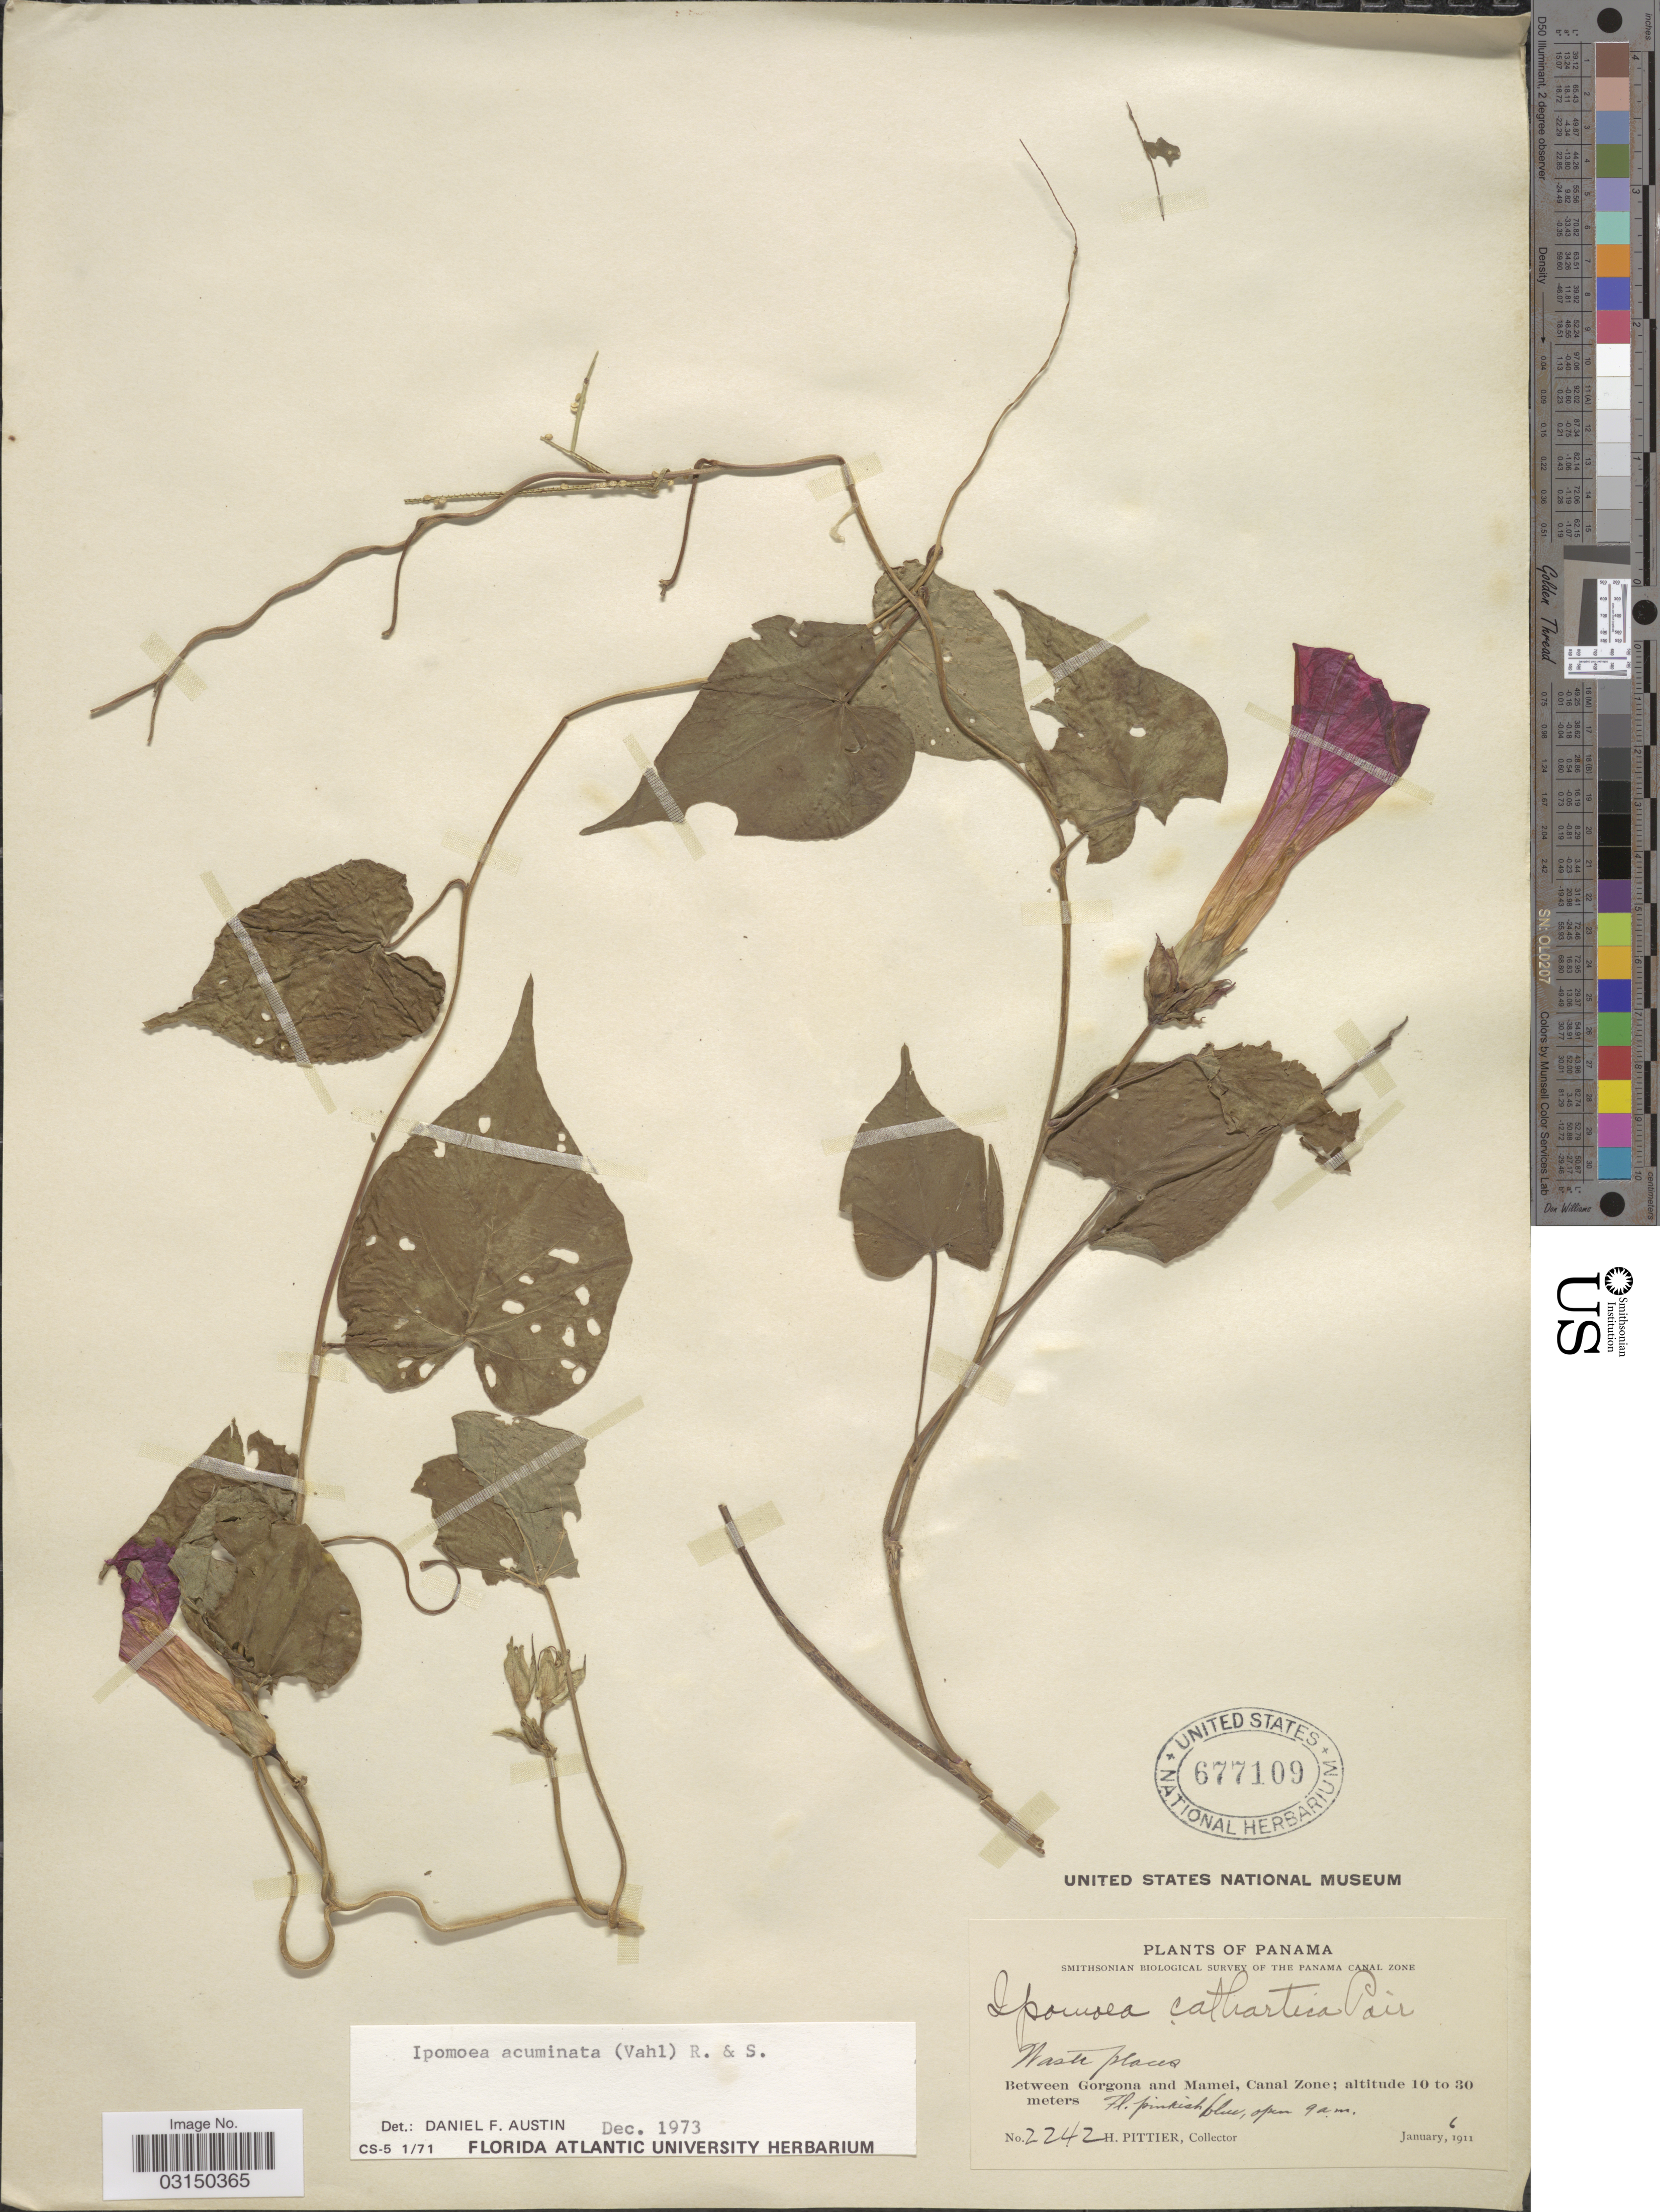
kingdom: Plantae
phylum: Tracheophyta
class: Magnoliopsida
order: Solanales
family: Convolvulaceae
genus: Ipomoea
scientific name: Ipomoea indica (Burm.) Merr. var. indica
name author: (Burm.) Merr.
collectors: H. F. Pittier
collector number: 2242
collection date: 1911-01-06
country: Panama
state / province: Colón / Panamá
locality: Between Gorgona and Mamei, Canal Zone.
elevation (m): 10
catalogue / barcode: US 677109